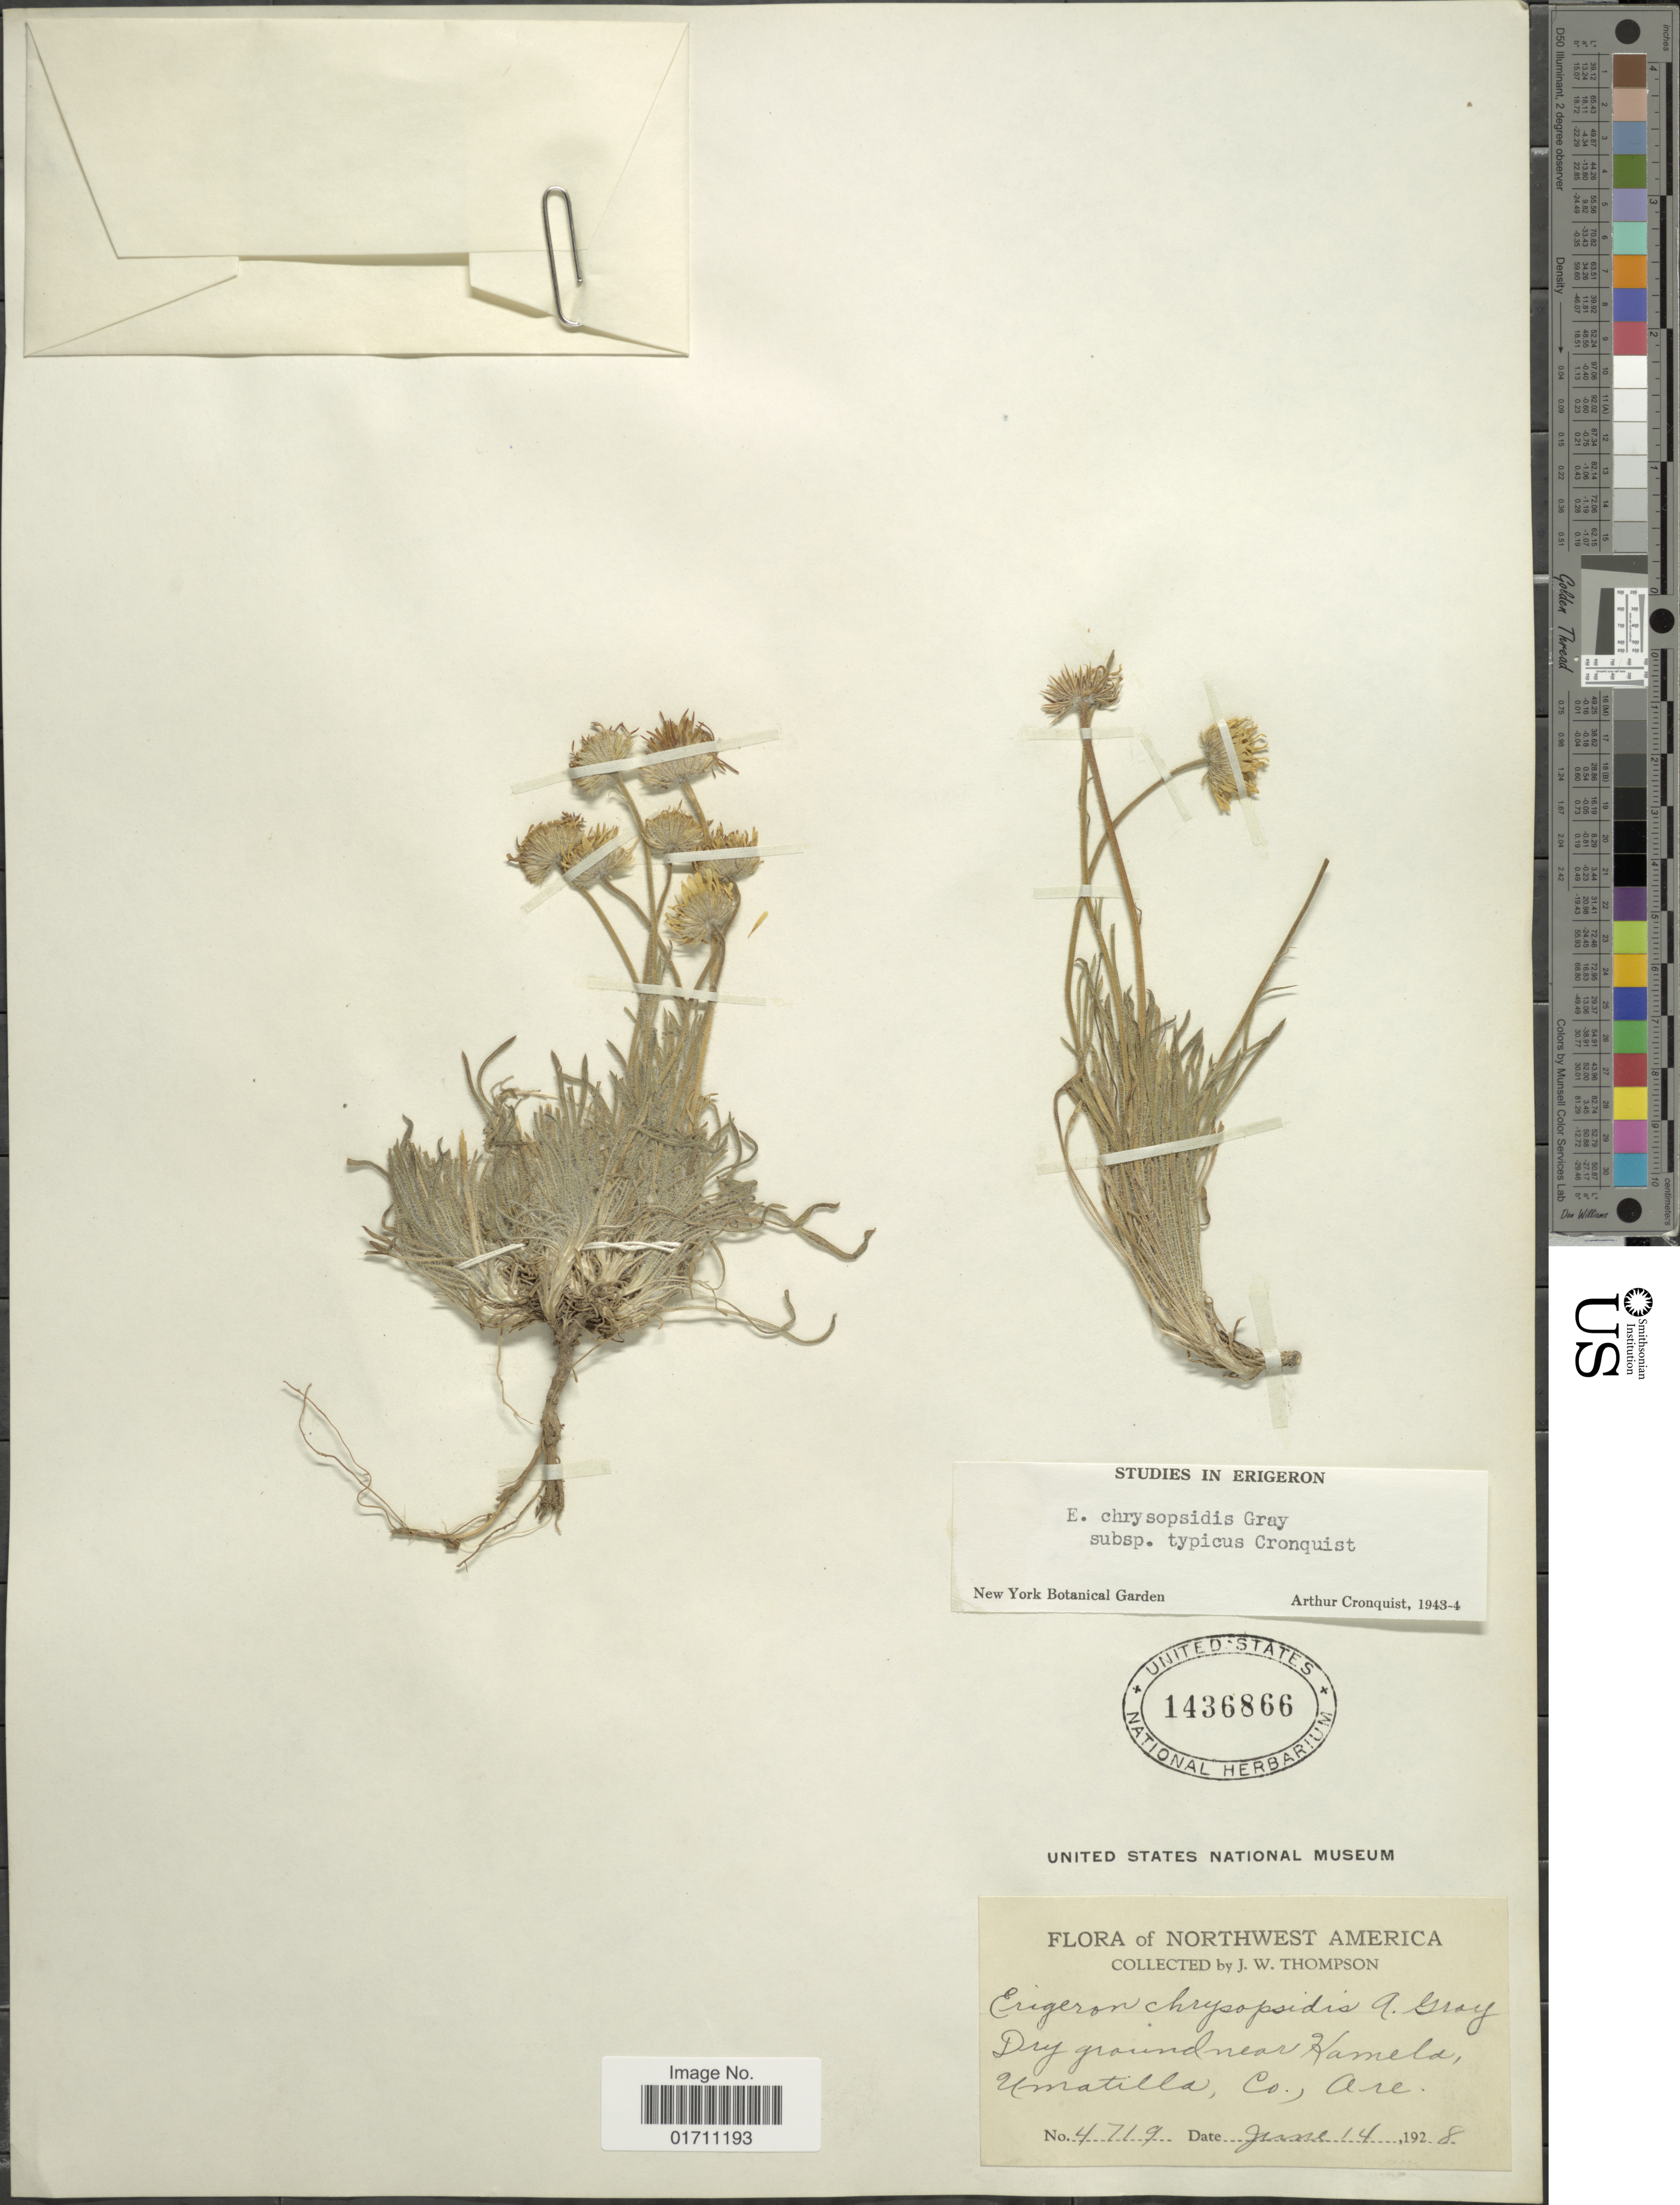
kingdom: Plantae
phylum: Tracheophyta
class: Magnoliopsida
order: Asterales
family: Asteraceae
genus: Erigeron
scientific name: Erigeron chrysopsidis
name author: A. Gray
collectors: J. W. Thompson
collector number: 4719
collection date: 1928-06-14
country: United States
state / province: Oregon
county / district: Umatilla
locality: Northwest America, Dry ground near Kameld, Umatilla Co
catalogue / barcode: US 1436866